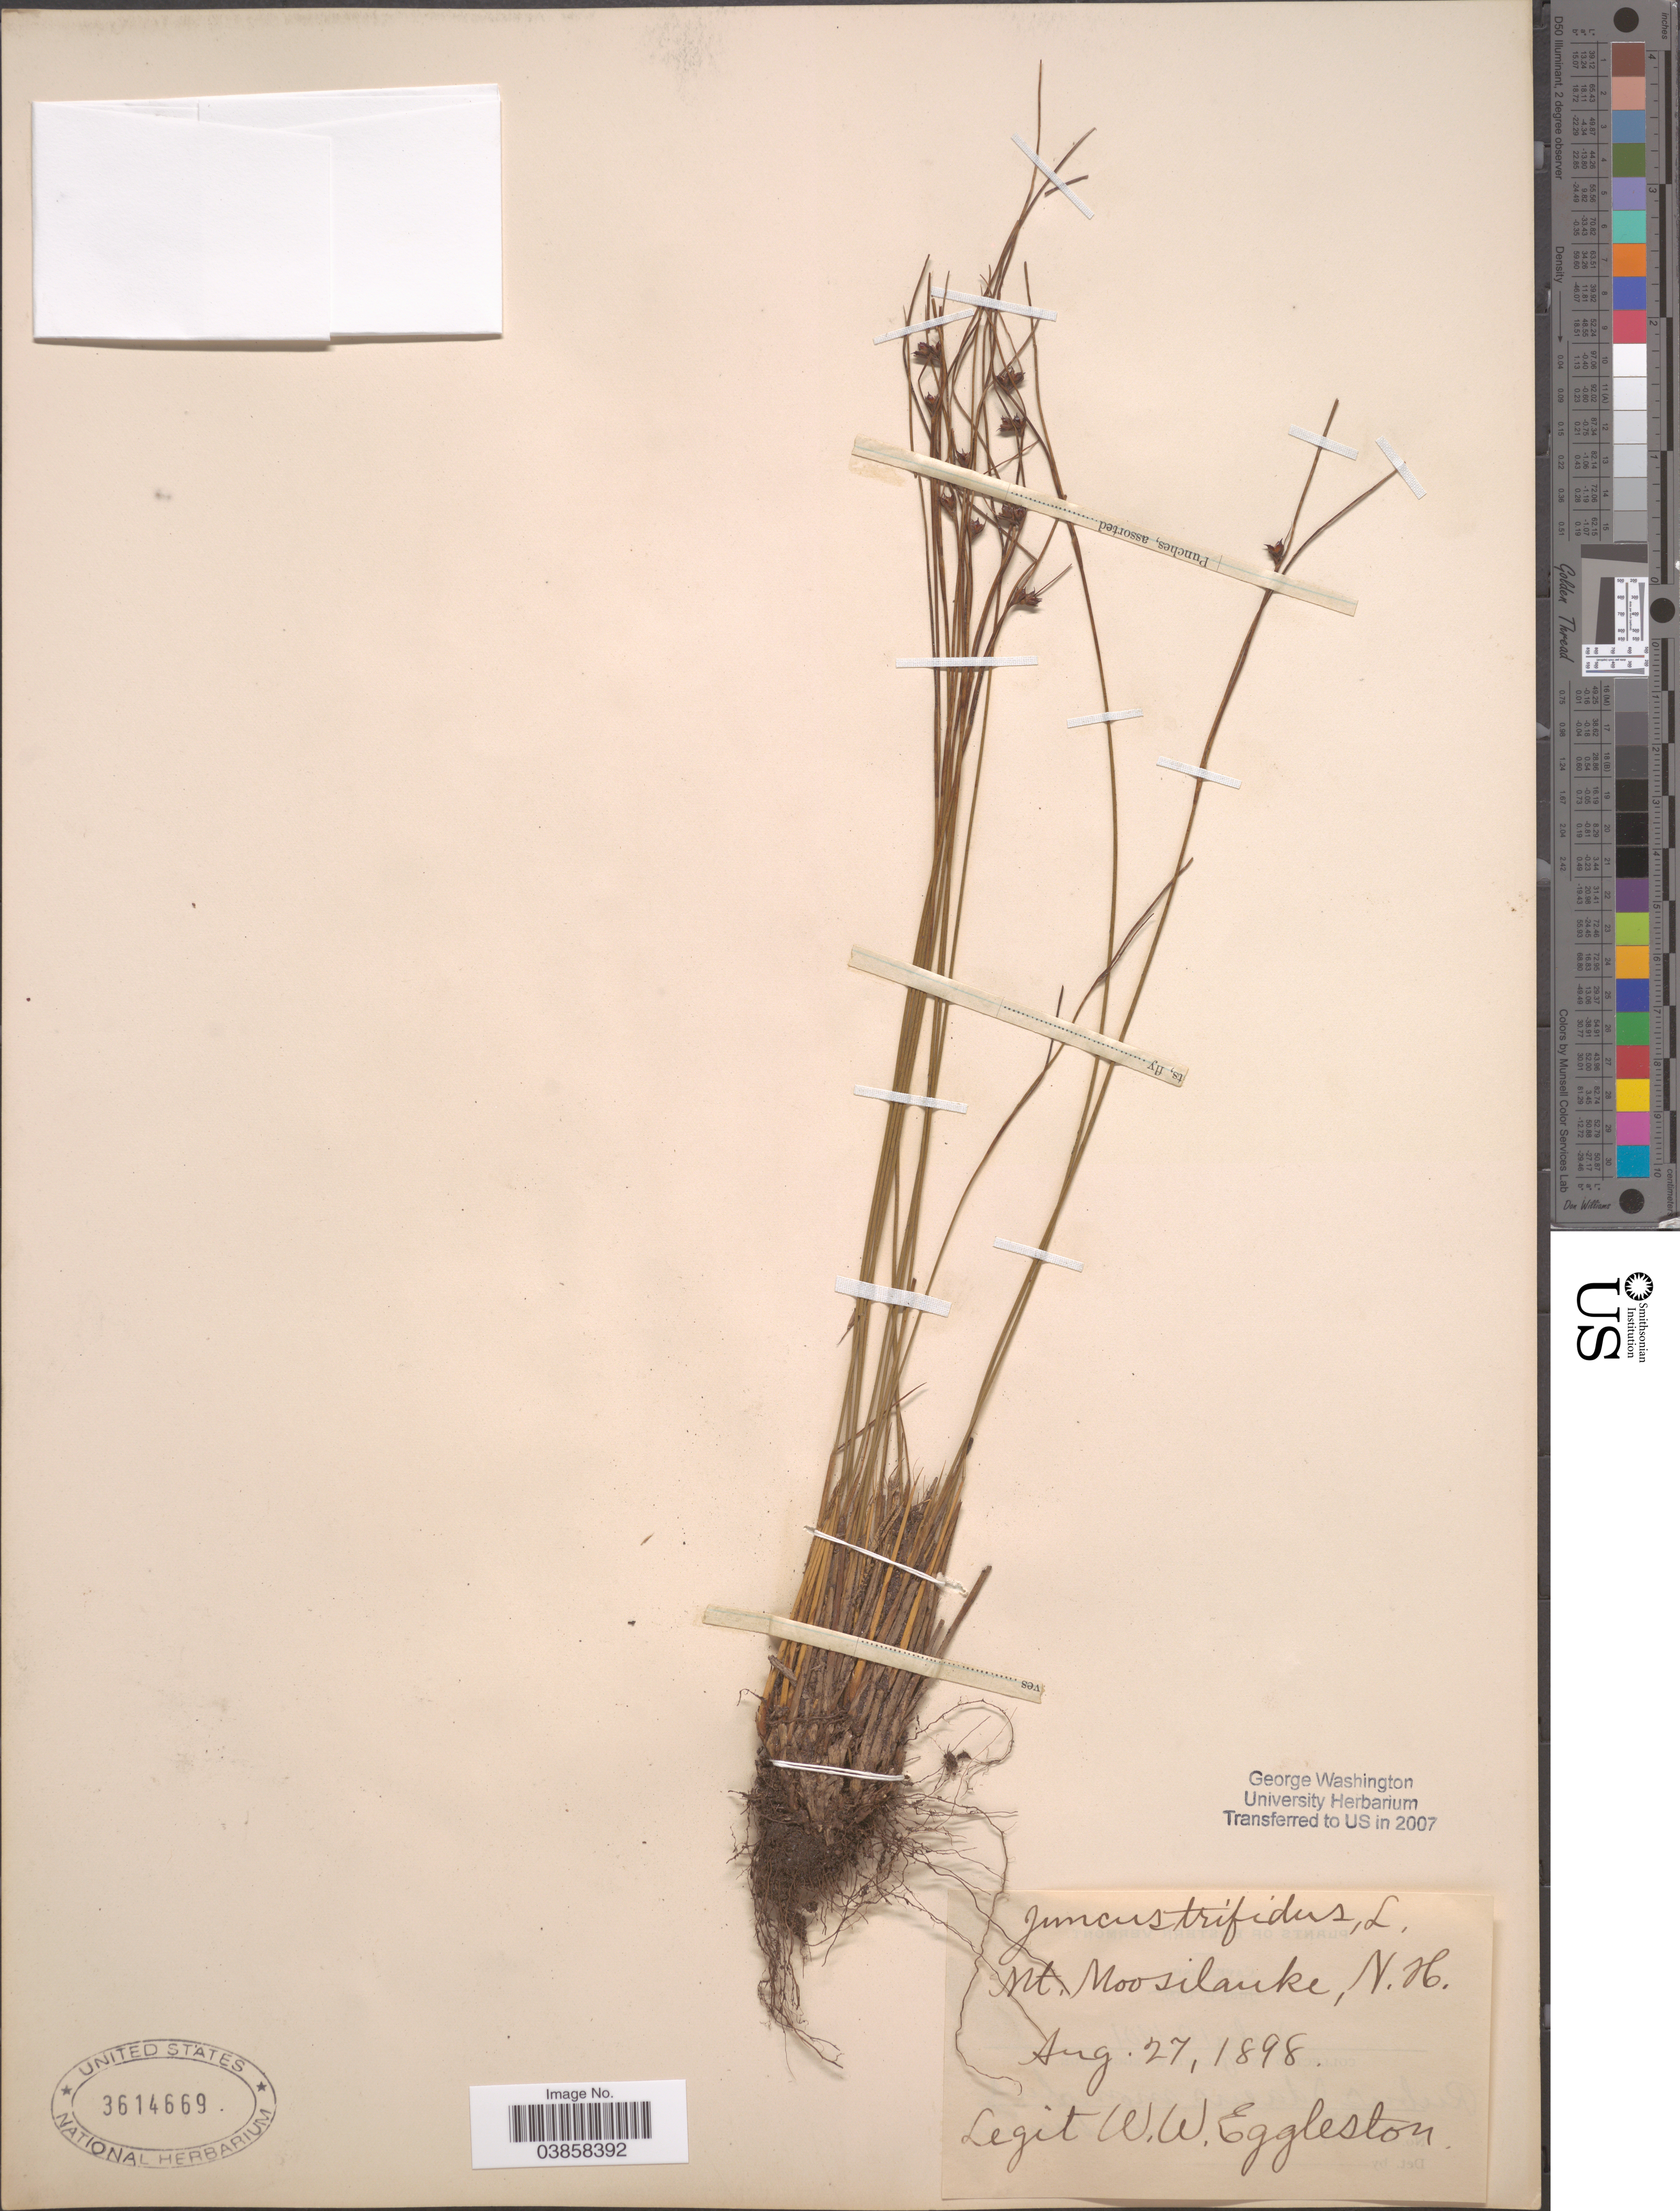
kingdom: Plantae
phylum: Tracheophyta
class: Liliopsida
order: Poales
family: Juncaceae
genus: Juncus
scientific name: Juncus trifidus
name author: L.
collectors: W. W. Eggleston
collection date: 1898-08-27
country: United States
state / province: New Hampshire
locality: Mt. Moosilauke.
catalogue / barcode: US 3614669